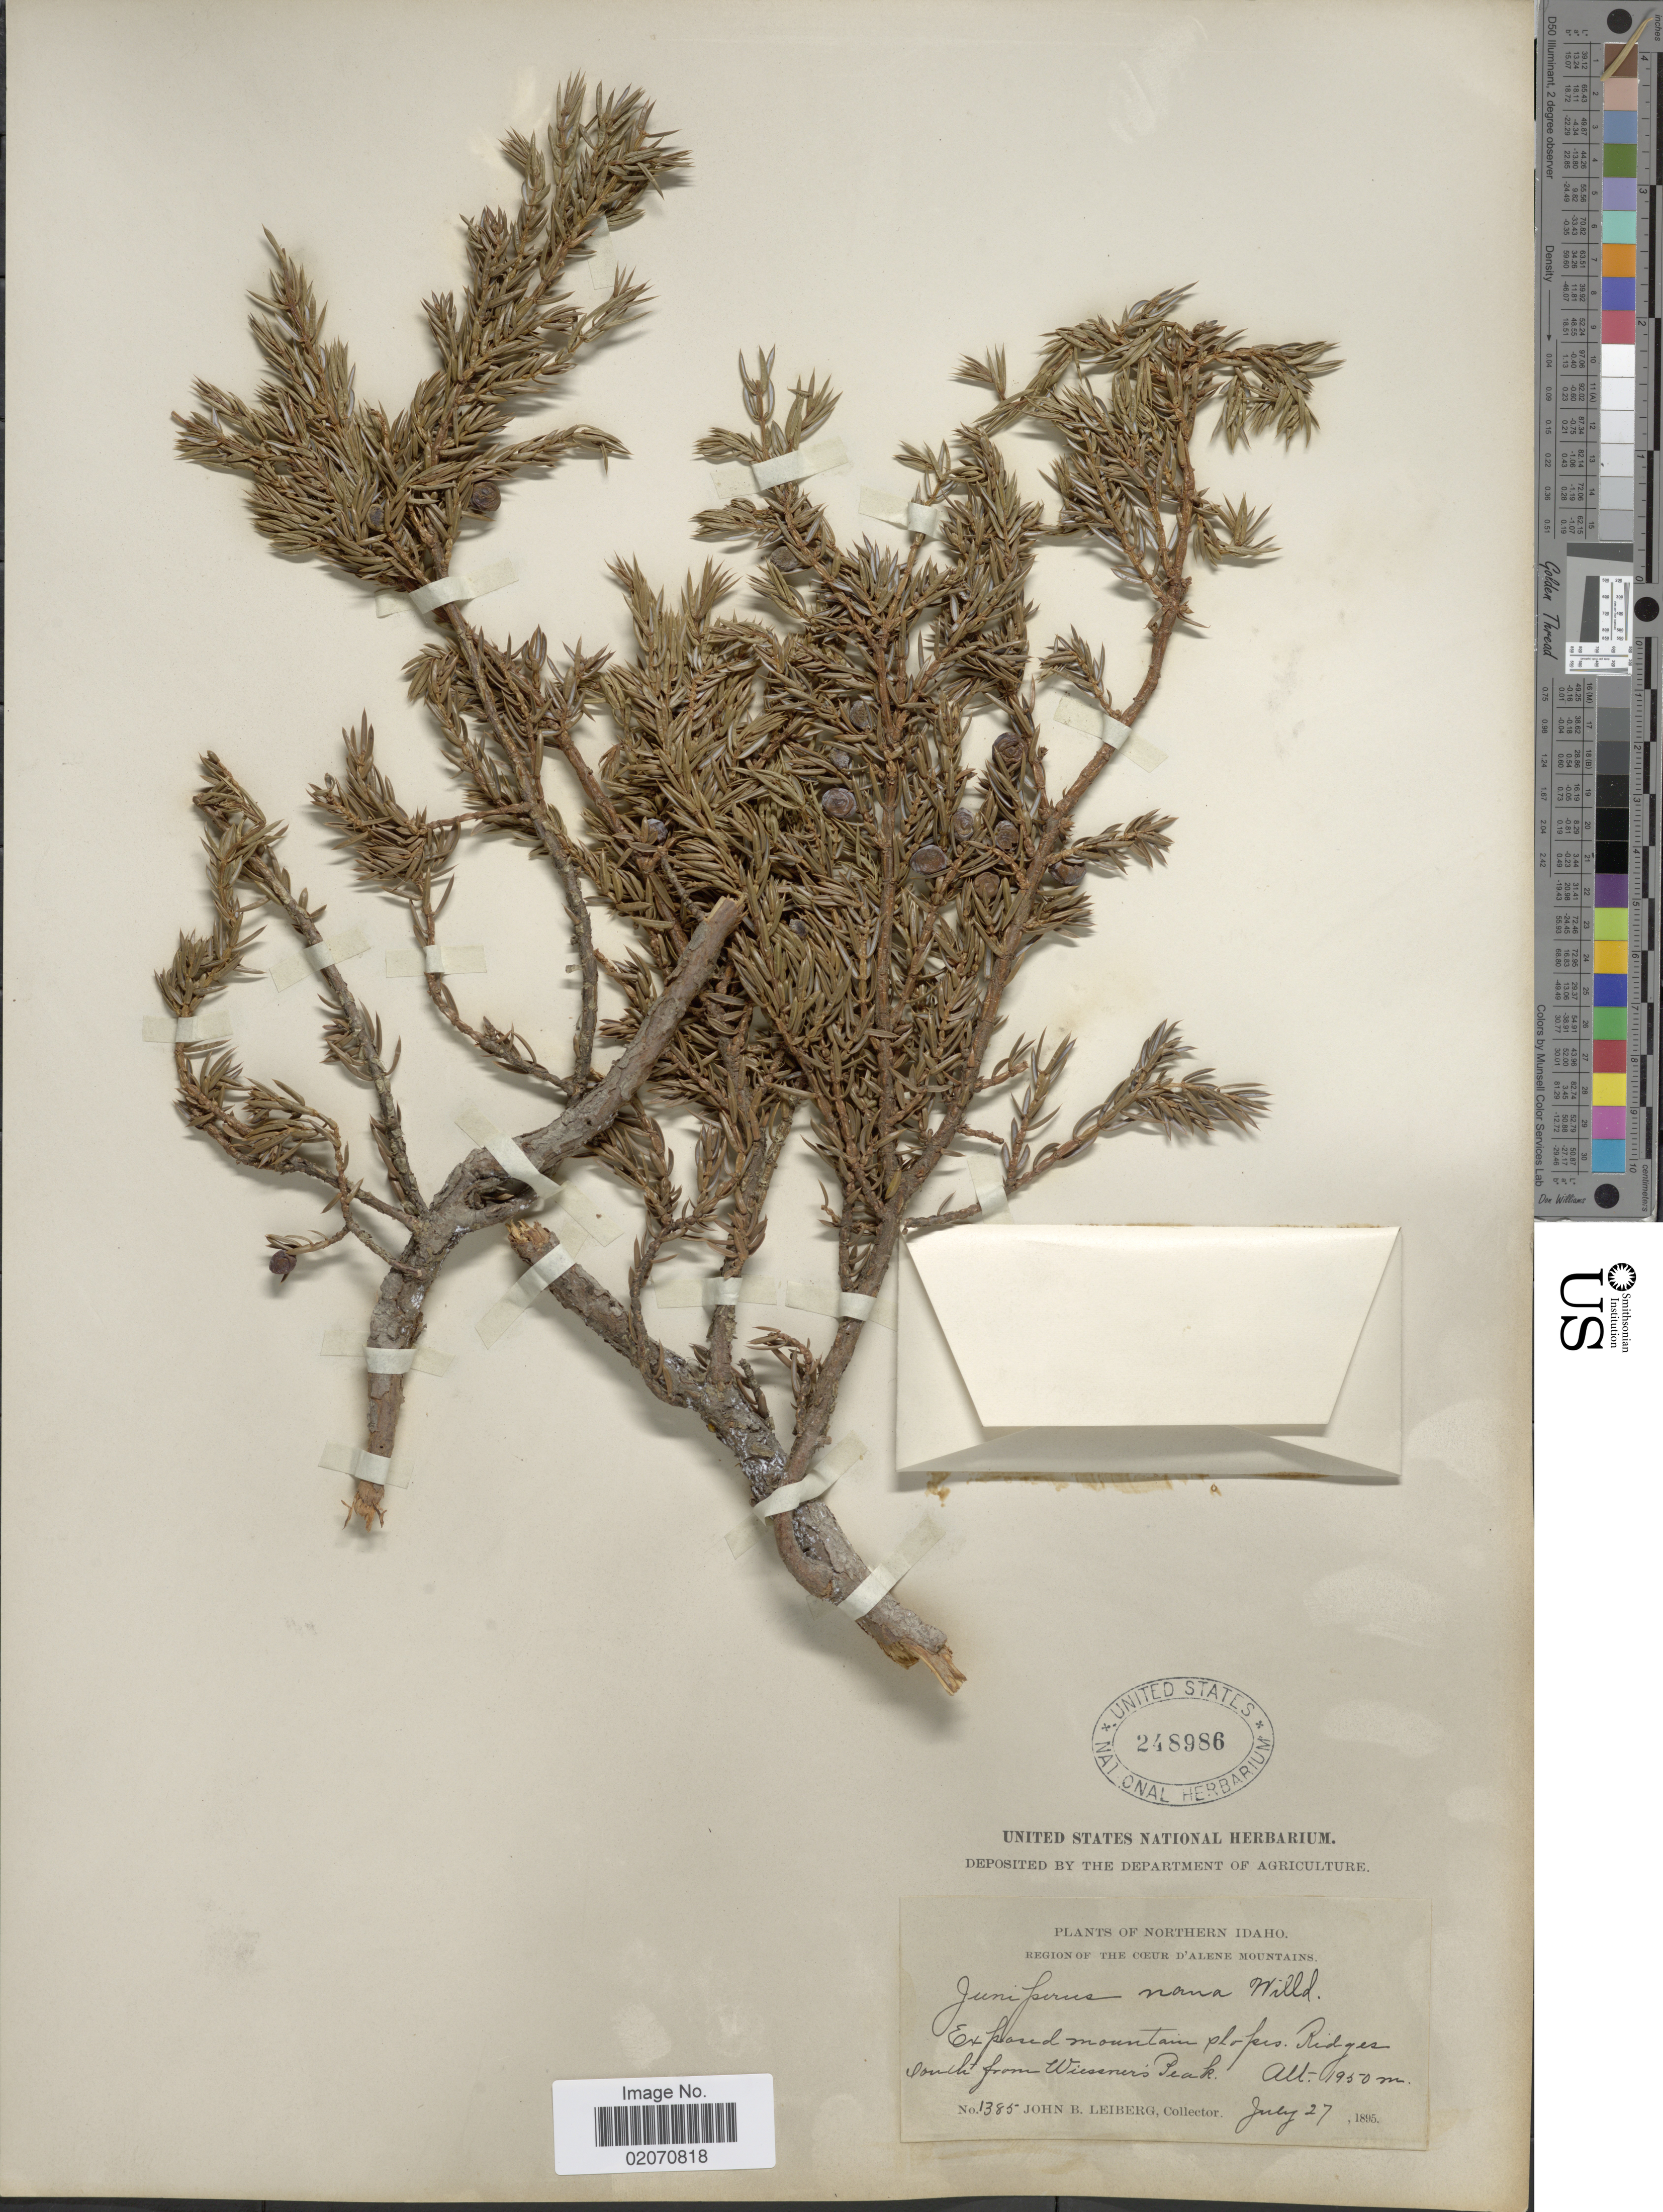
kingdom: Plantae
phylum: Tracheophyta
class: Pinopsida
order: Pinales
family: Cupressaceae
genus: Juniperus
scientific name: Juniperus communis subsp. nana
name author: (Willd.) Syme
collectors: J. B. Leiberg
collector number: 1385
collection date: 1895-07-27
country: United States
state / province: Idaho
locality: Northern Idaho, Expand Mountain slopes Ridges south from Wisseners Peak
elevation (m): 1950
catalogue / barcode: US 248986